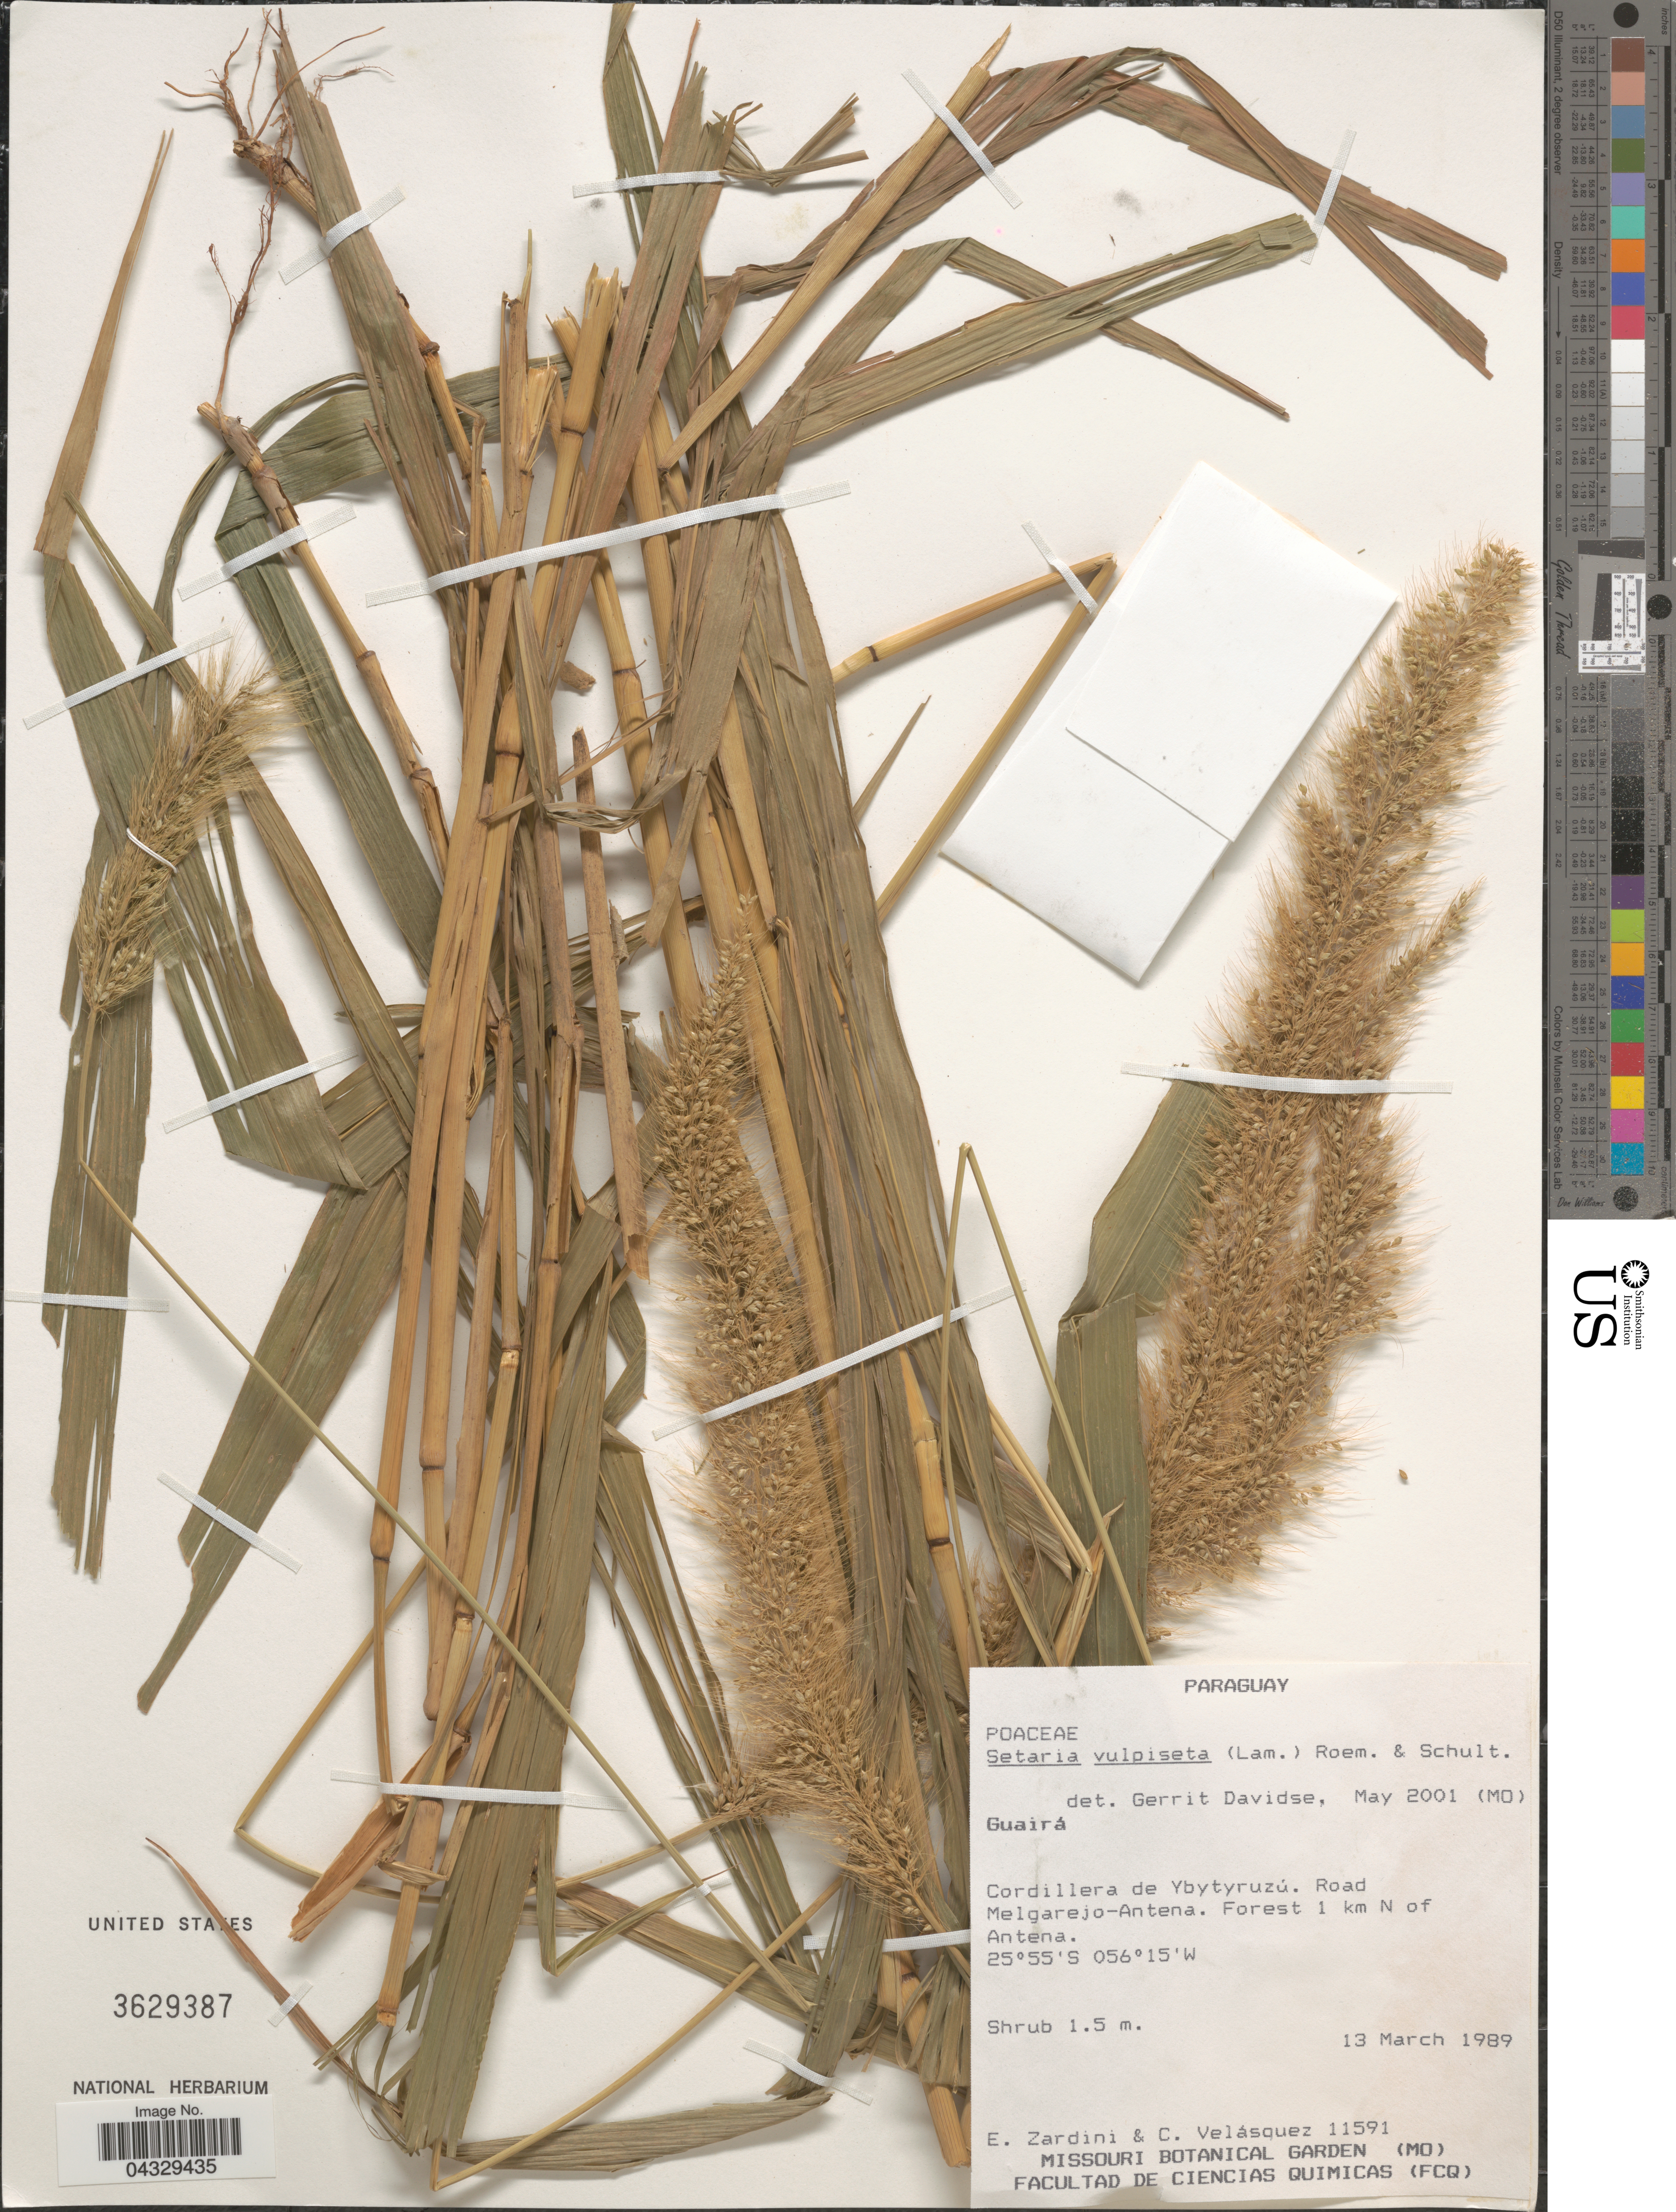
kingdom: Plantae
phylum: Tracheophyta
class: Liliopsida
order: Poales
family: Poaceae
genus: Setaria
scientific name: Setaria vulpiseta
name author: (Lam.) Roem. & Schult.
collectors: E. Zardini & C. Velásquez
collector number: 11591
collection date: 1989-03-13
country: Paraguay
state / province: Guaira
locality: Cordillera de Ybytyruzú. Road Melgarejo-Antena. Forest 1 km N of Antena.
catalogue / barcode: US 3629387